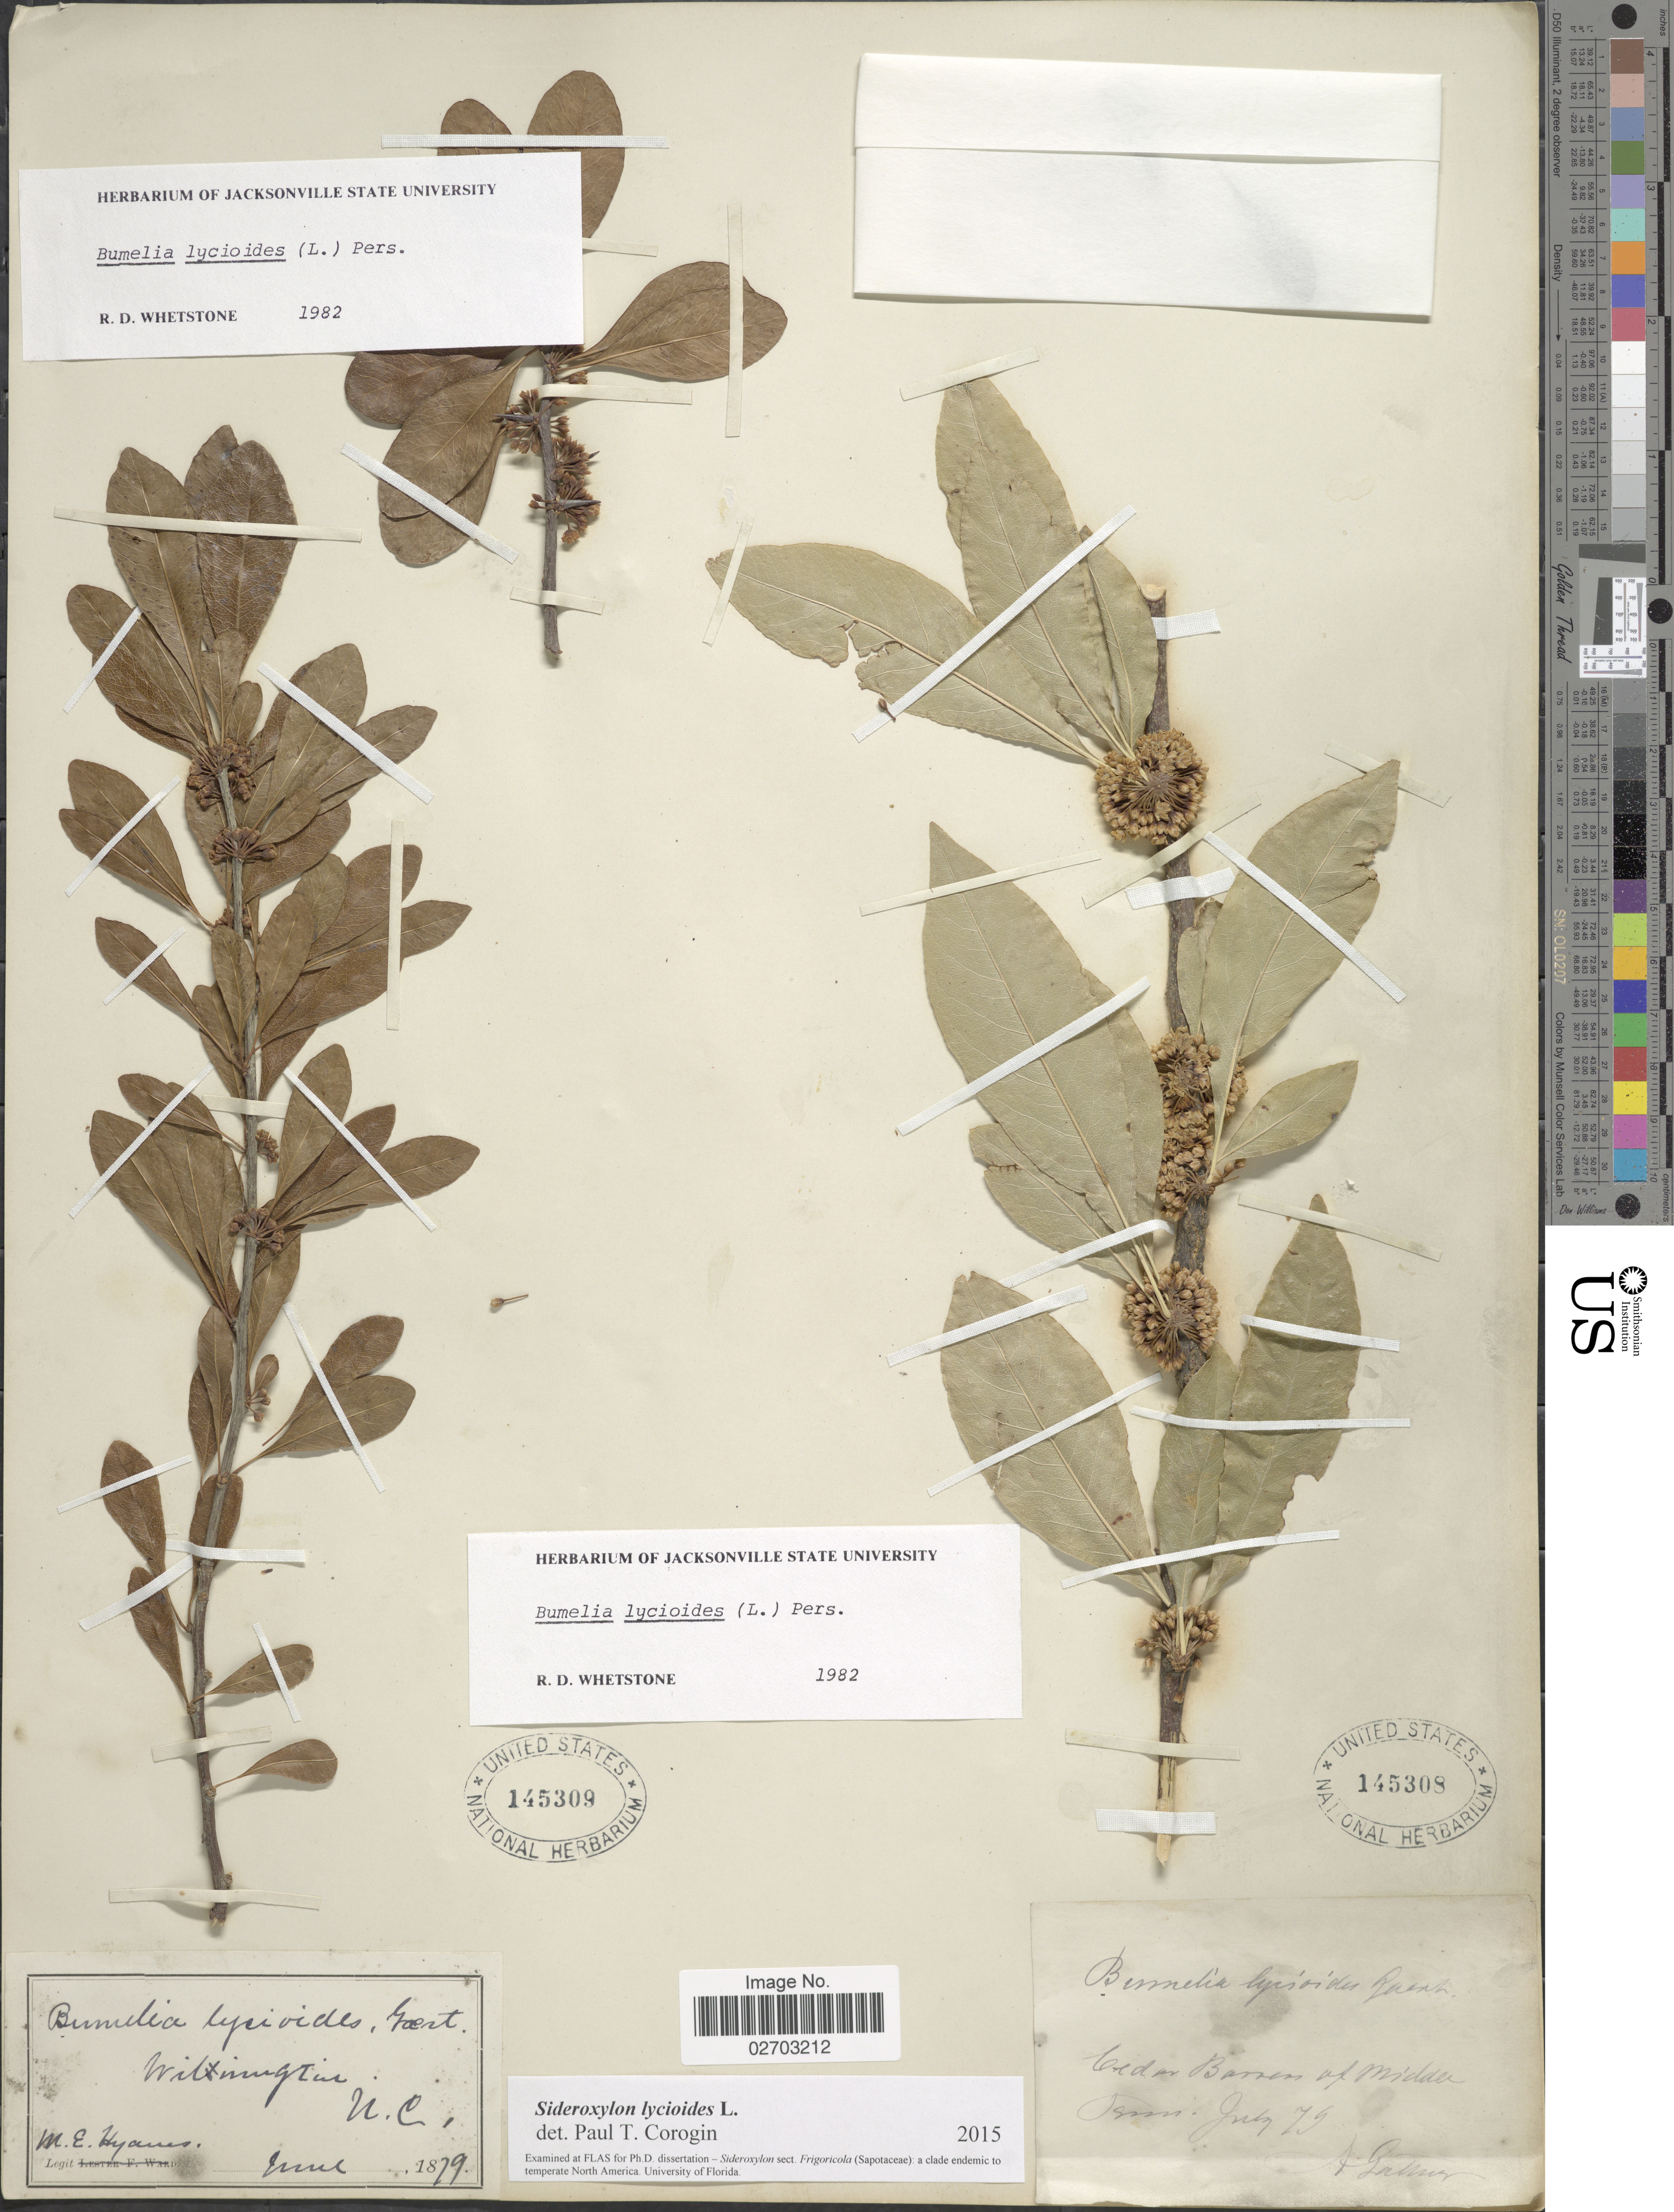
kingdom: Plantae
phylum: Tracheophyta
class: Magnoliopsida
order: Ericales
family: Sapotaceae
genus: Sideroxylon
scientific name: Sideroxylon lycioides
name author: L.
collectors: A. Gattinger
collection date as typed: Transcribed d/m/y: /7/79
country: United States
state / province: Tennessee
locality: Cedar barren of Middle Tenn.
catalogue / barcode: US 145308